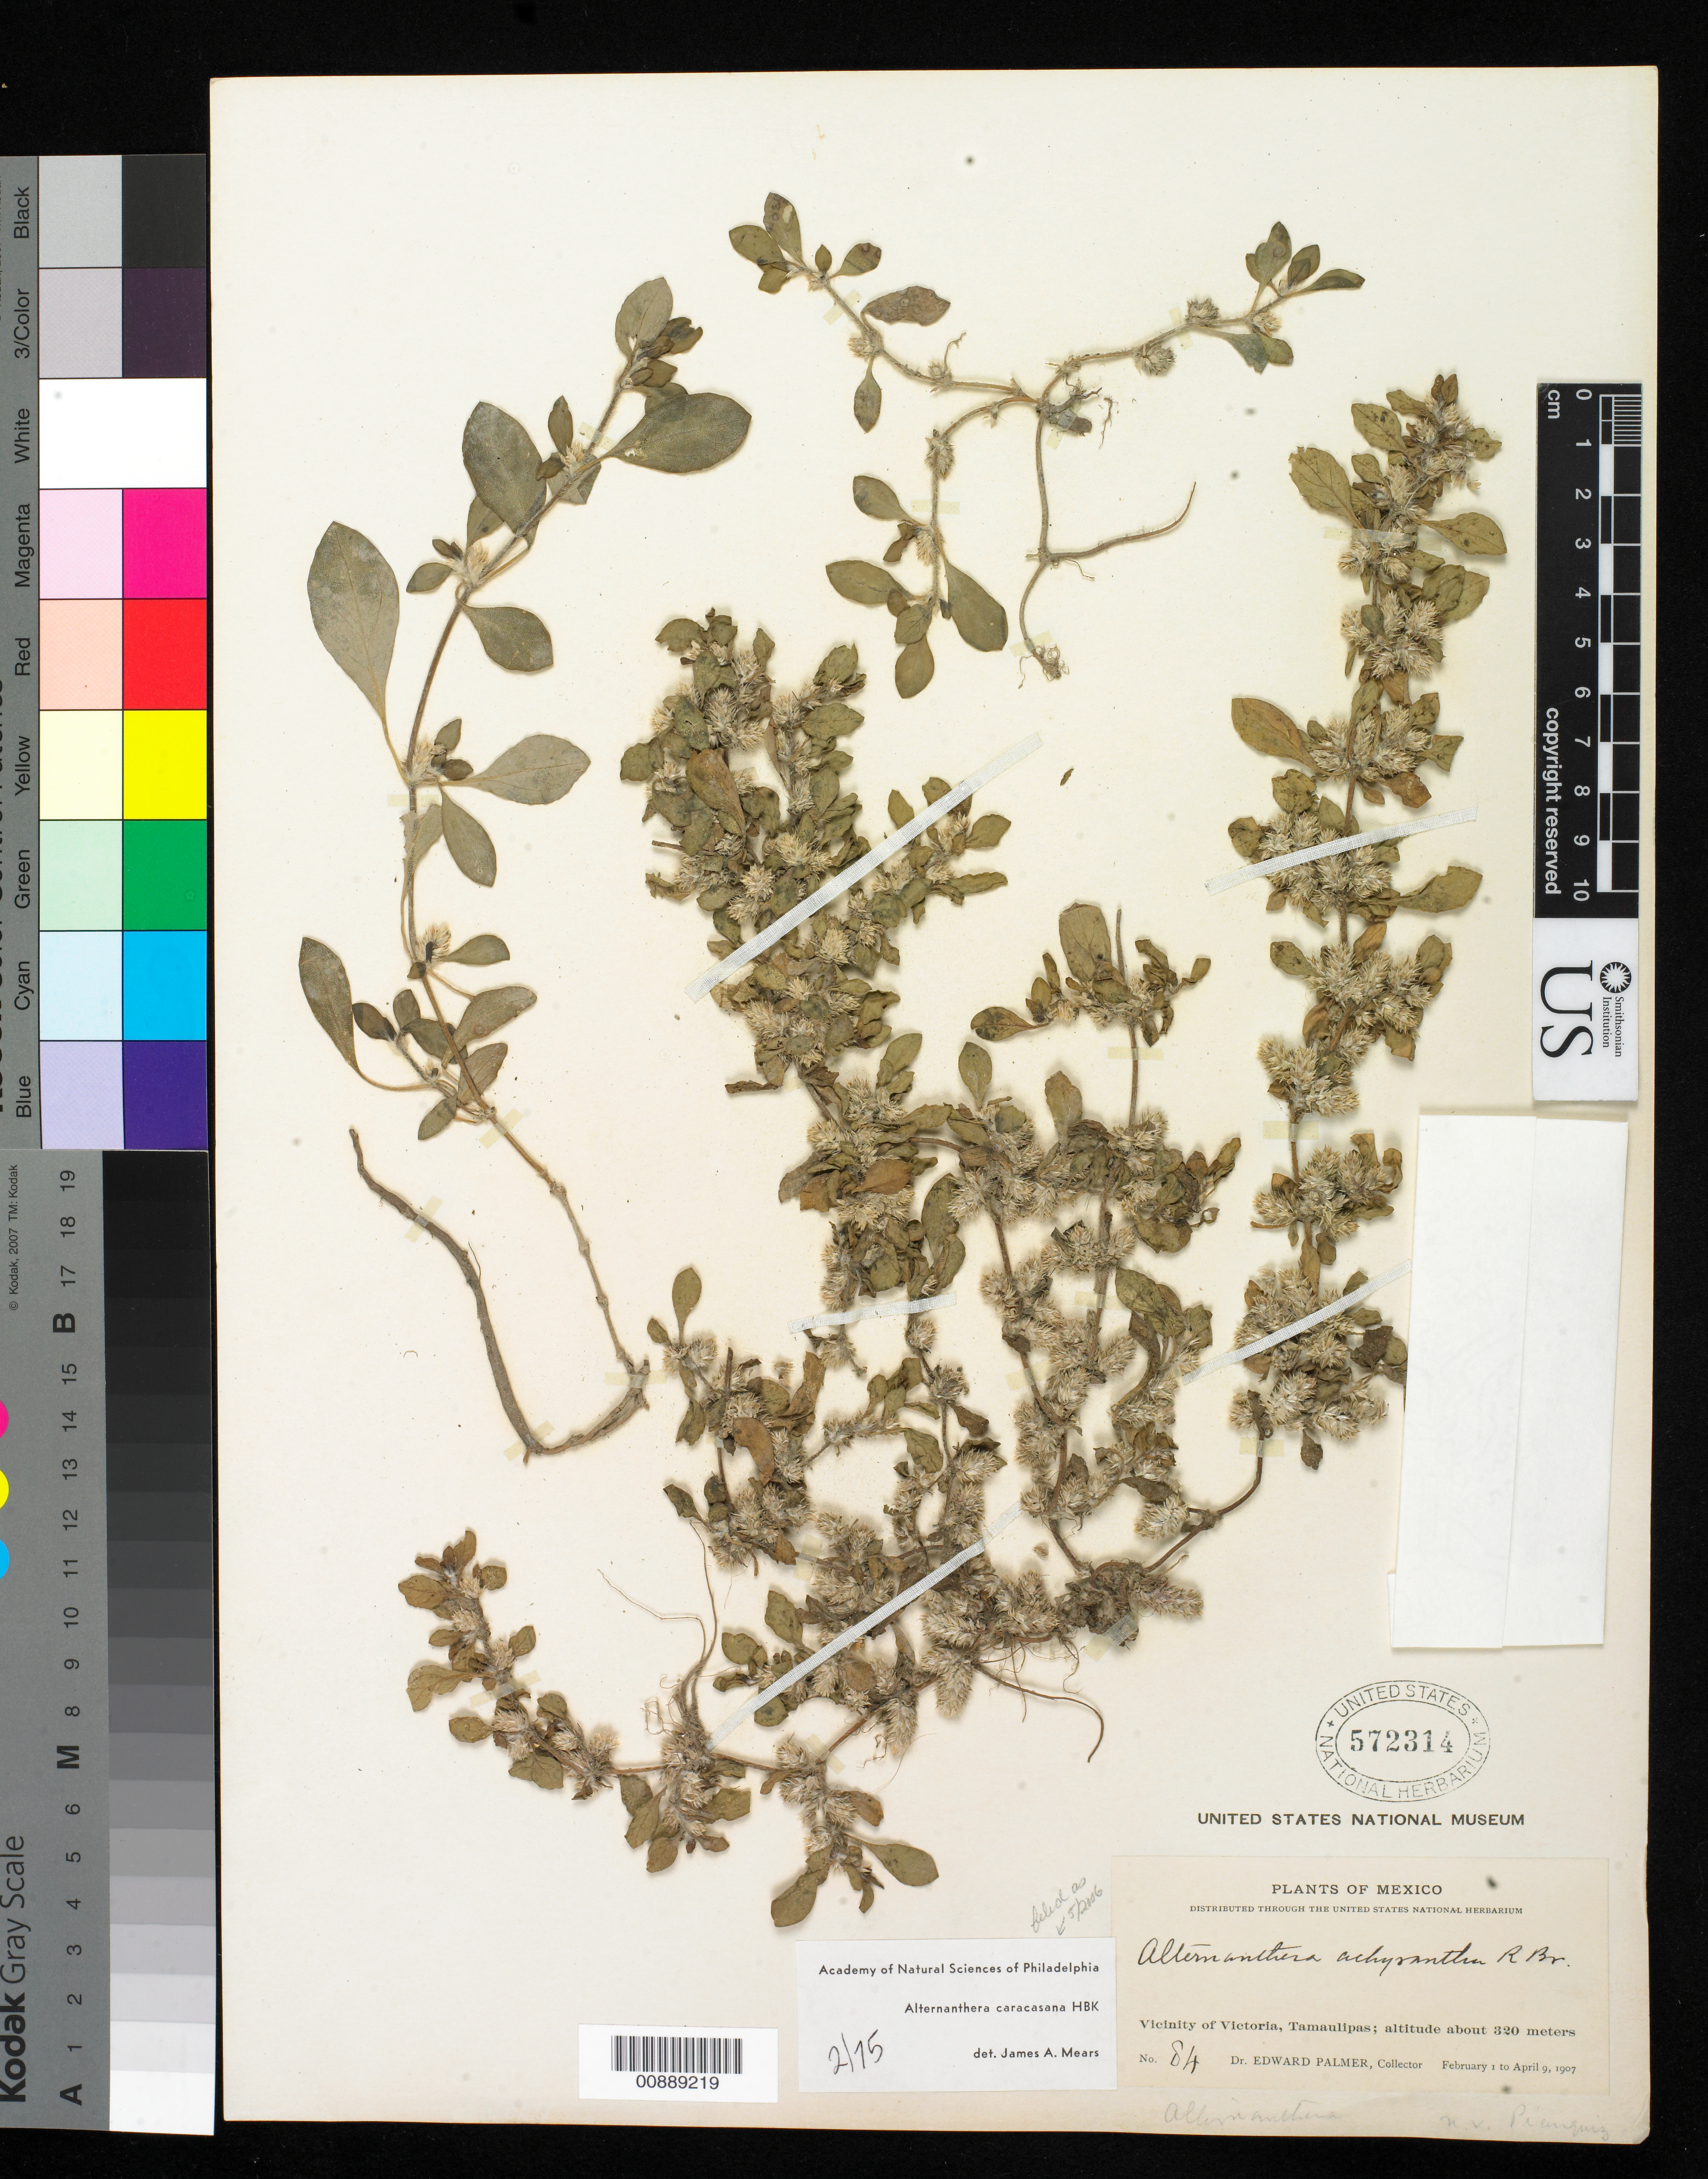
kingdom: Plantae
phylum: Tracheophyta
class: Magnoliopsida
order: Caryophyllales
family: Amaranthaceae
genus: Alternanthera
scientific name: Alternanthera caracasana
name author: Kunth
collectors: E. Palmer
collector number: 84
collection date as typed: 01 Feb 1907 to 09 Apr 1907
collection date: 1907-02-01/1907-04-09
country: Mexico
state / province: Tamaulipas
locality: Vicinity of Victoria.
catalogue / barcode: US 572314